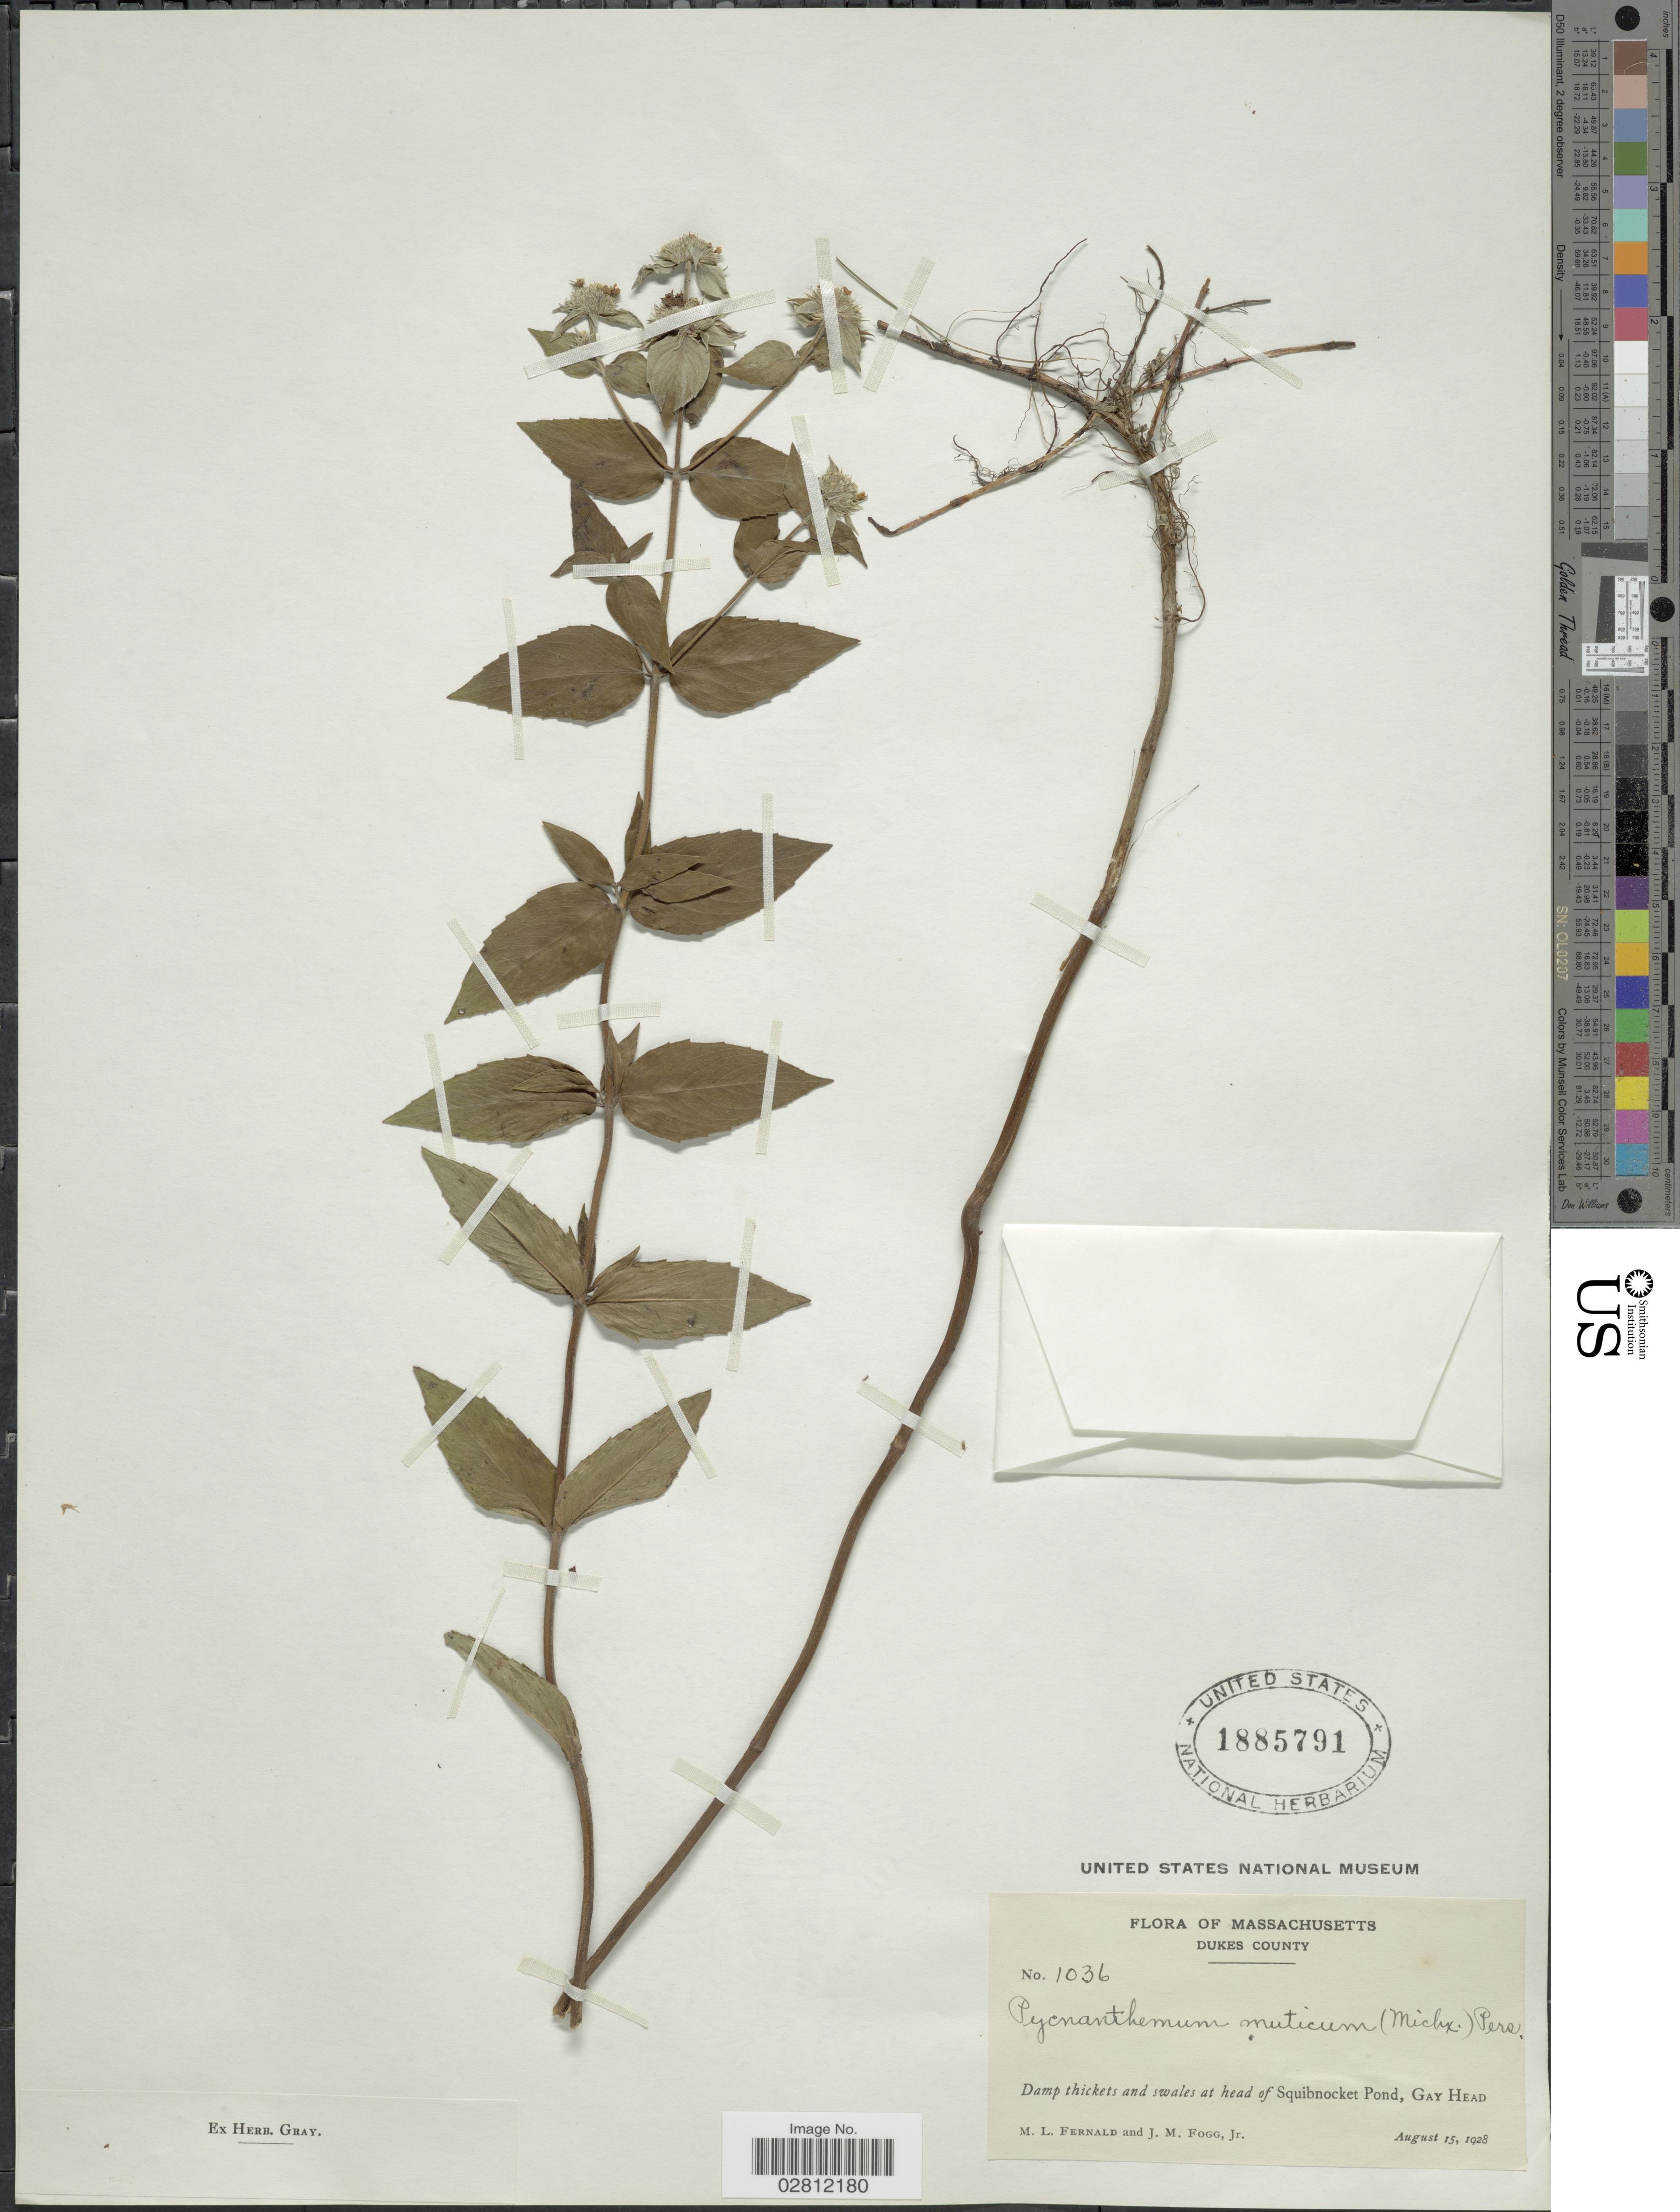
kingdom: Plantae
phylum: Tracheophyta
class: Magnoliopsida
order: Lamiales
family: Lamiaceae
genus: Pycnanthemum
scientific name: Pycnanthemum muticum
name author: (Michx.) Pers.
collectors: M. L. Fernald & J. Fogg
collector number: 1036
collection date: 1928-08-15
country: United States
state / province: Massachusetts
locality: Dukes County, Damp thickets and swales at head of Squibnocket Pond, Gay Head.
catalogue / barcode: US 1885791